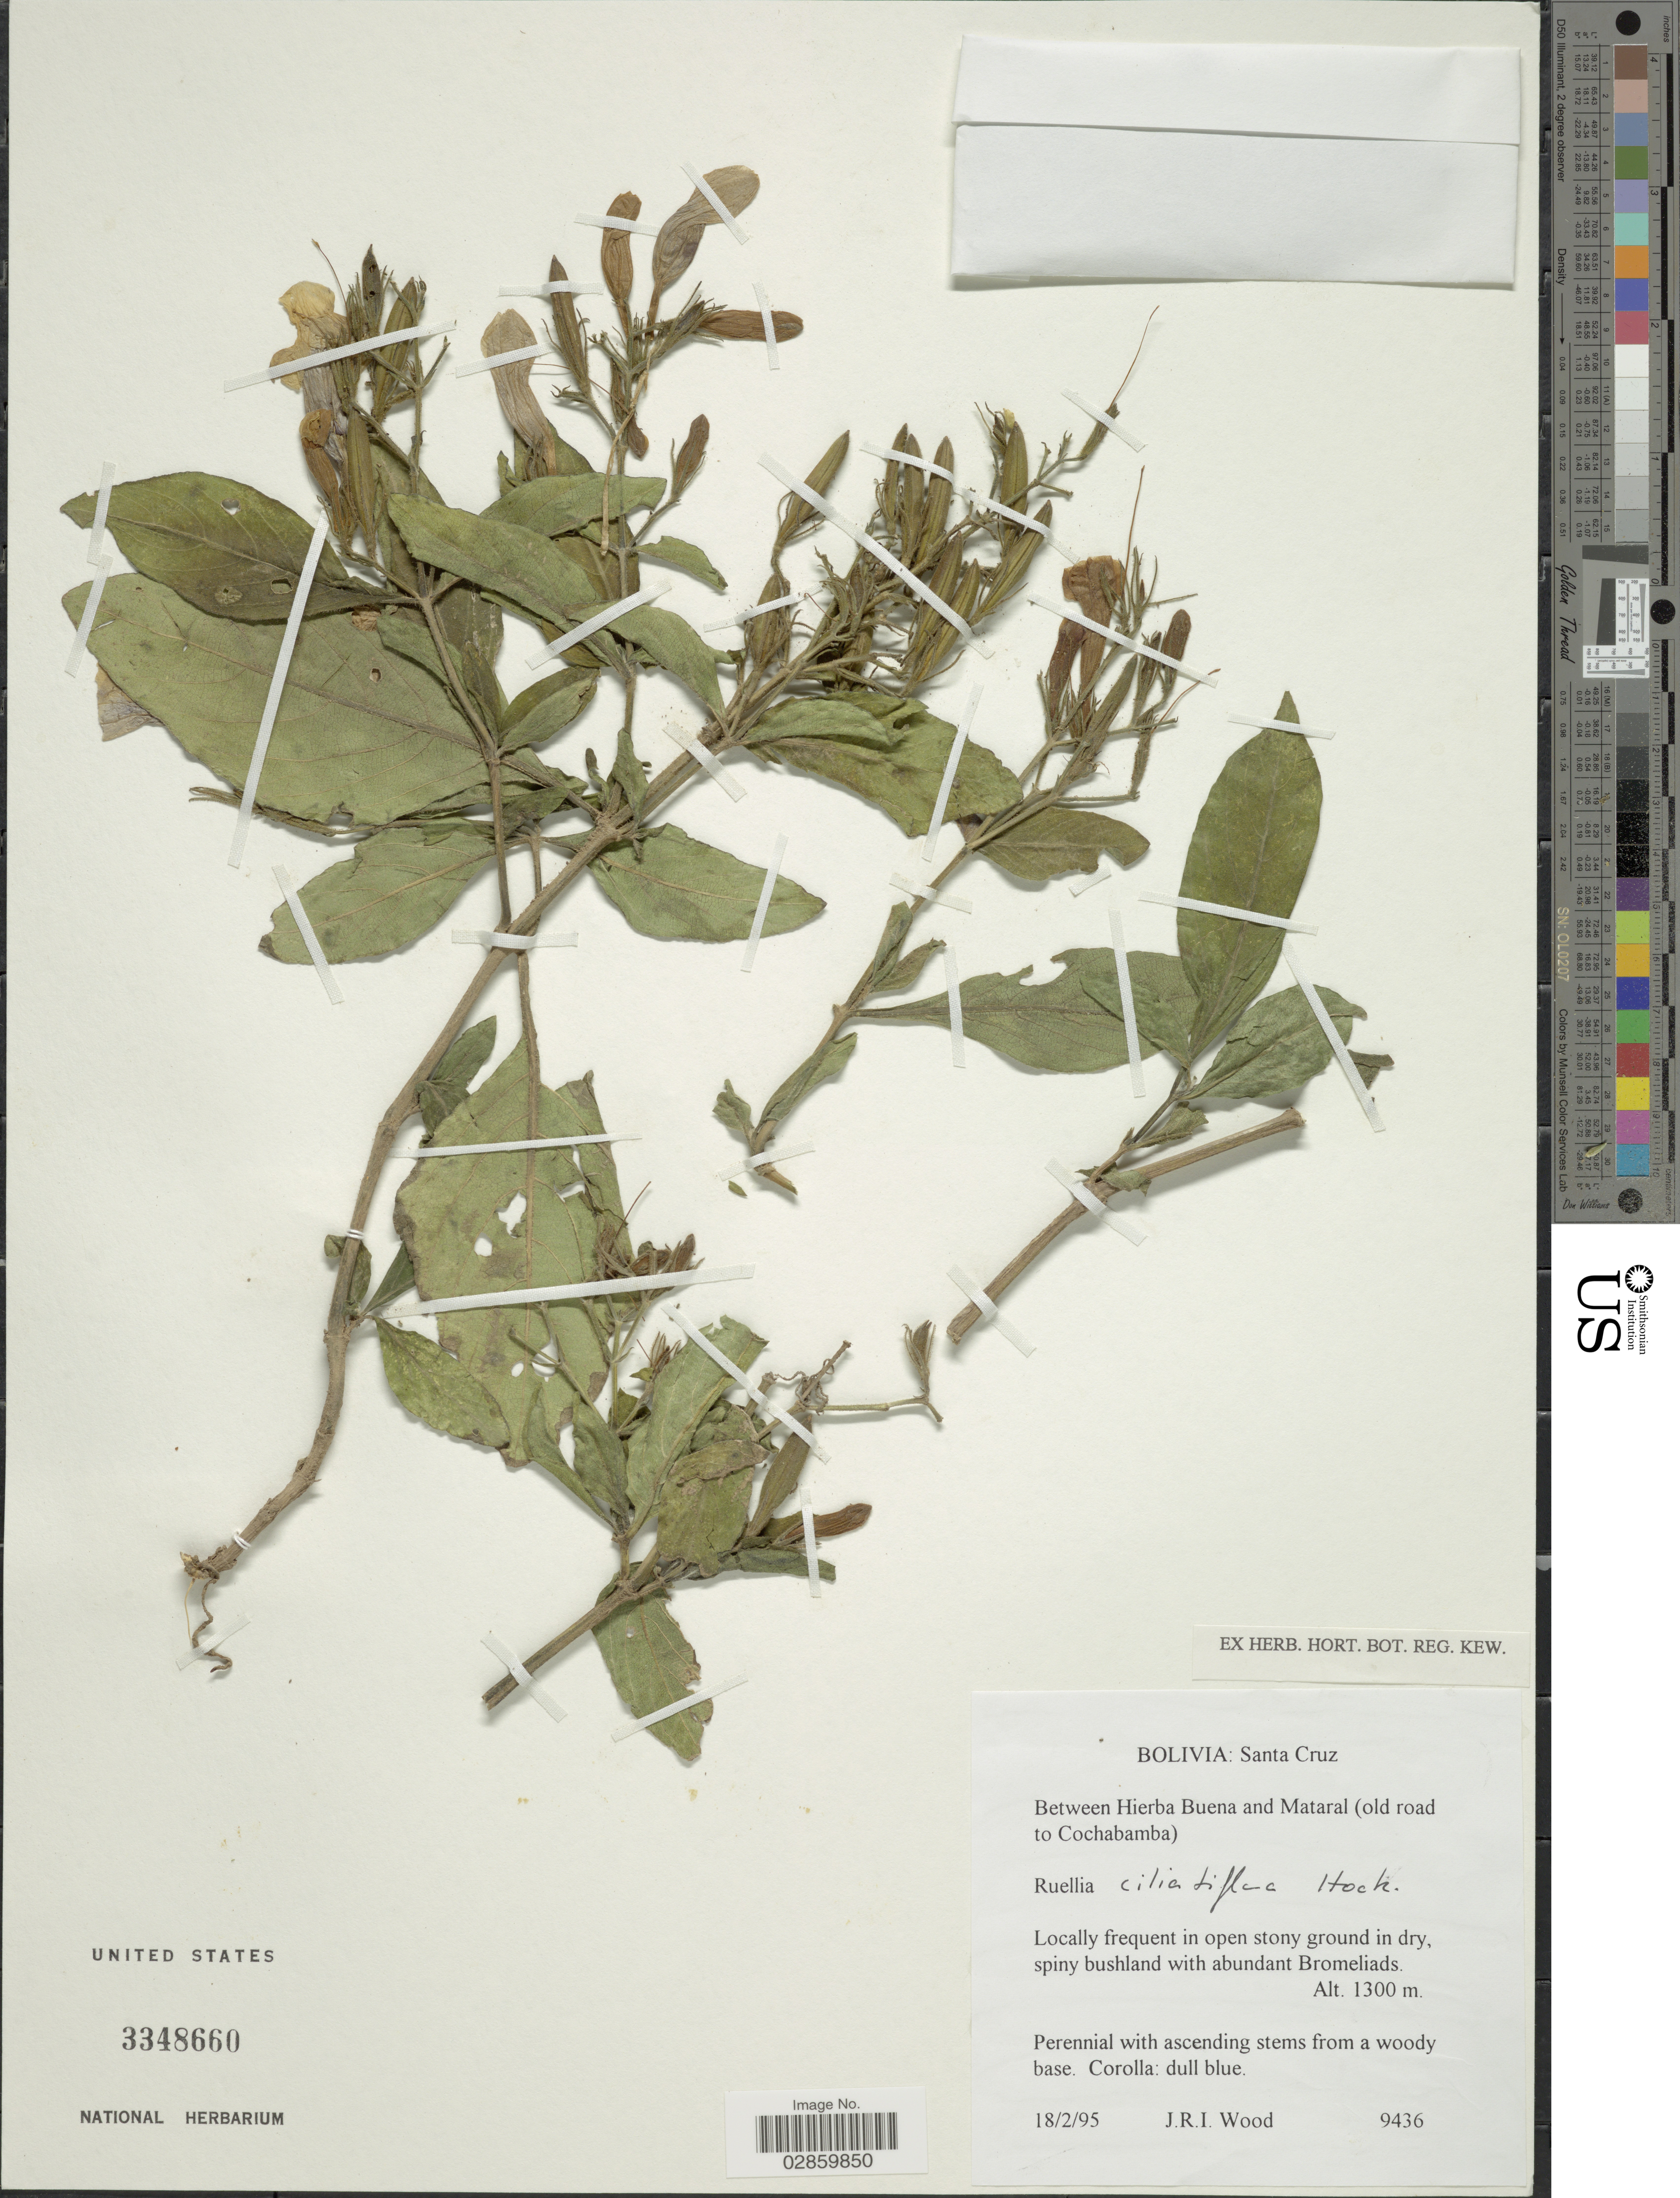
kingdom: Plantae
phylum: Tracheophyta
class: Magnoliopsida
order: Lamiales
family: Acanthaceae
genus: Ruellia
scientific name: Ruellia ciliatiflora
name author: Hook.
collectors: J. R. I. Wood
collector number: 9436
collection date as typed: Transcribed d/m/y: 18/2/95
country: Bolivia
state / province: Santa Cruz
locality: Between Hierba Buena and Mataral (old road to Cochabamba).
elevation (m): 1300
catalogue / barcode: US 3348660